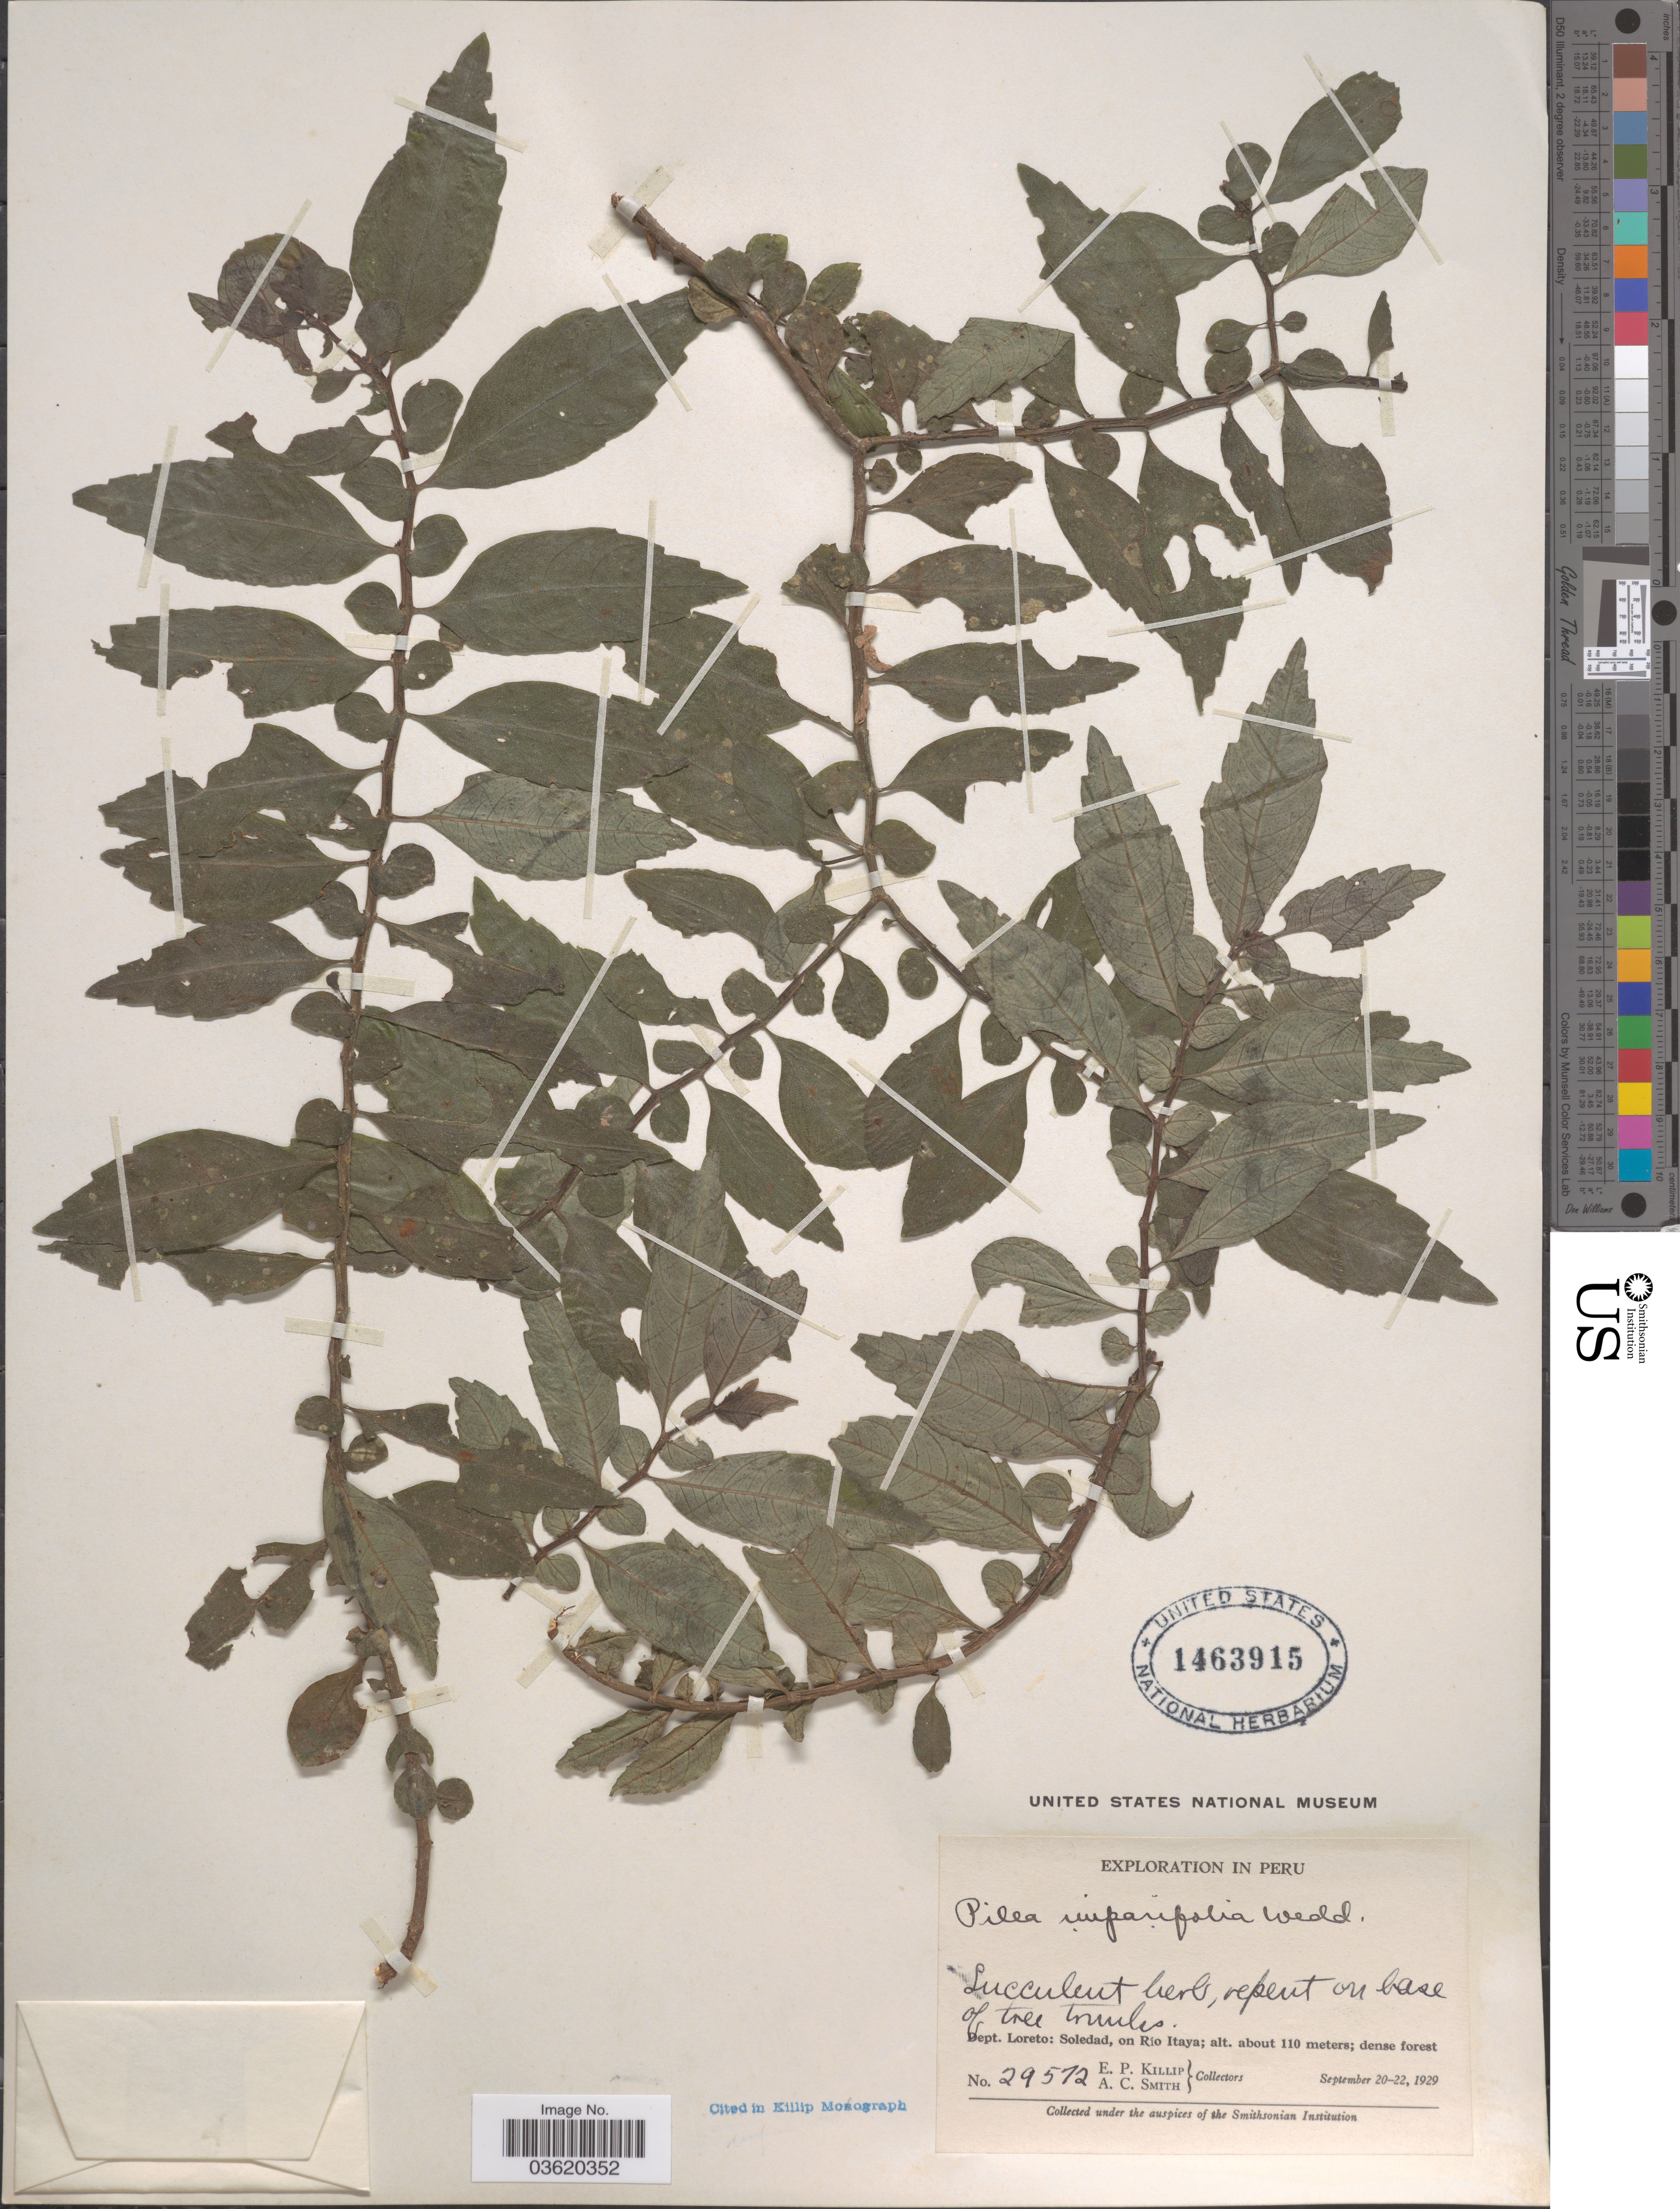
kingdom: Plantae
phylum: Tracheophyta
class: Magnoliopsida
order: Rosales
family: Urticaceae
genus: Pilea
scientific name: Pilea imparifolia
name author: Wedd.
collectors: E. P. Killip & A. C. Smith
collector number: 29572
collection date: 1929-09-20/1929-09-22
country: Peru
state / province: Loreto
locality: Dept. Loreto: Soledad, on Río Itaya.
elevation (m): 110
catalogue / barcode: US 1463915